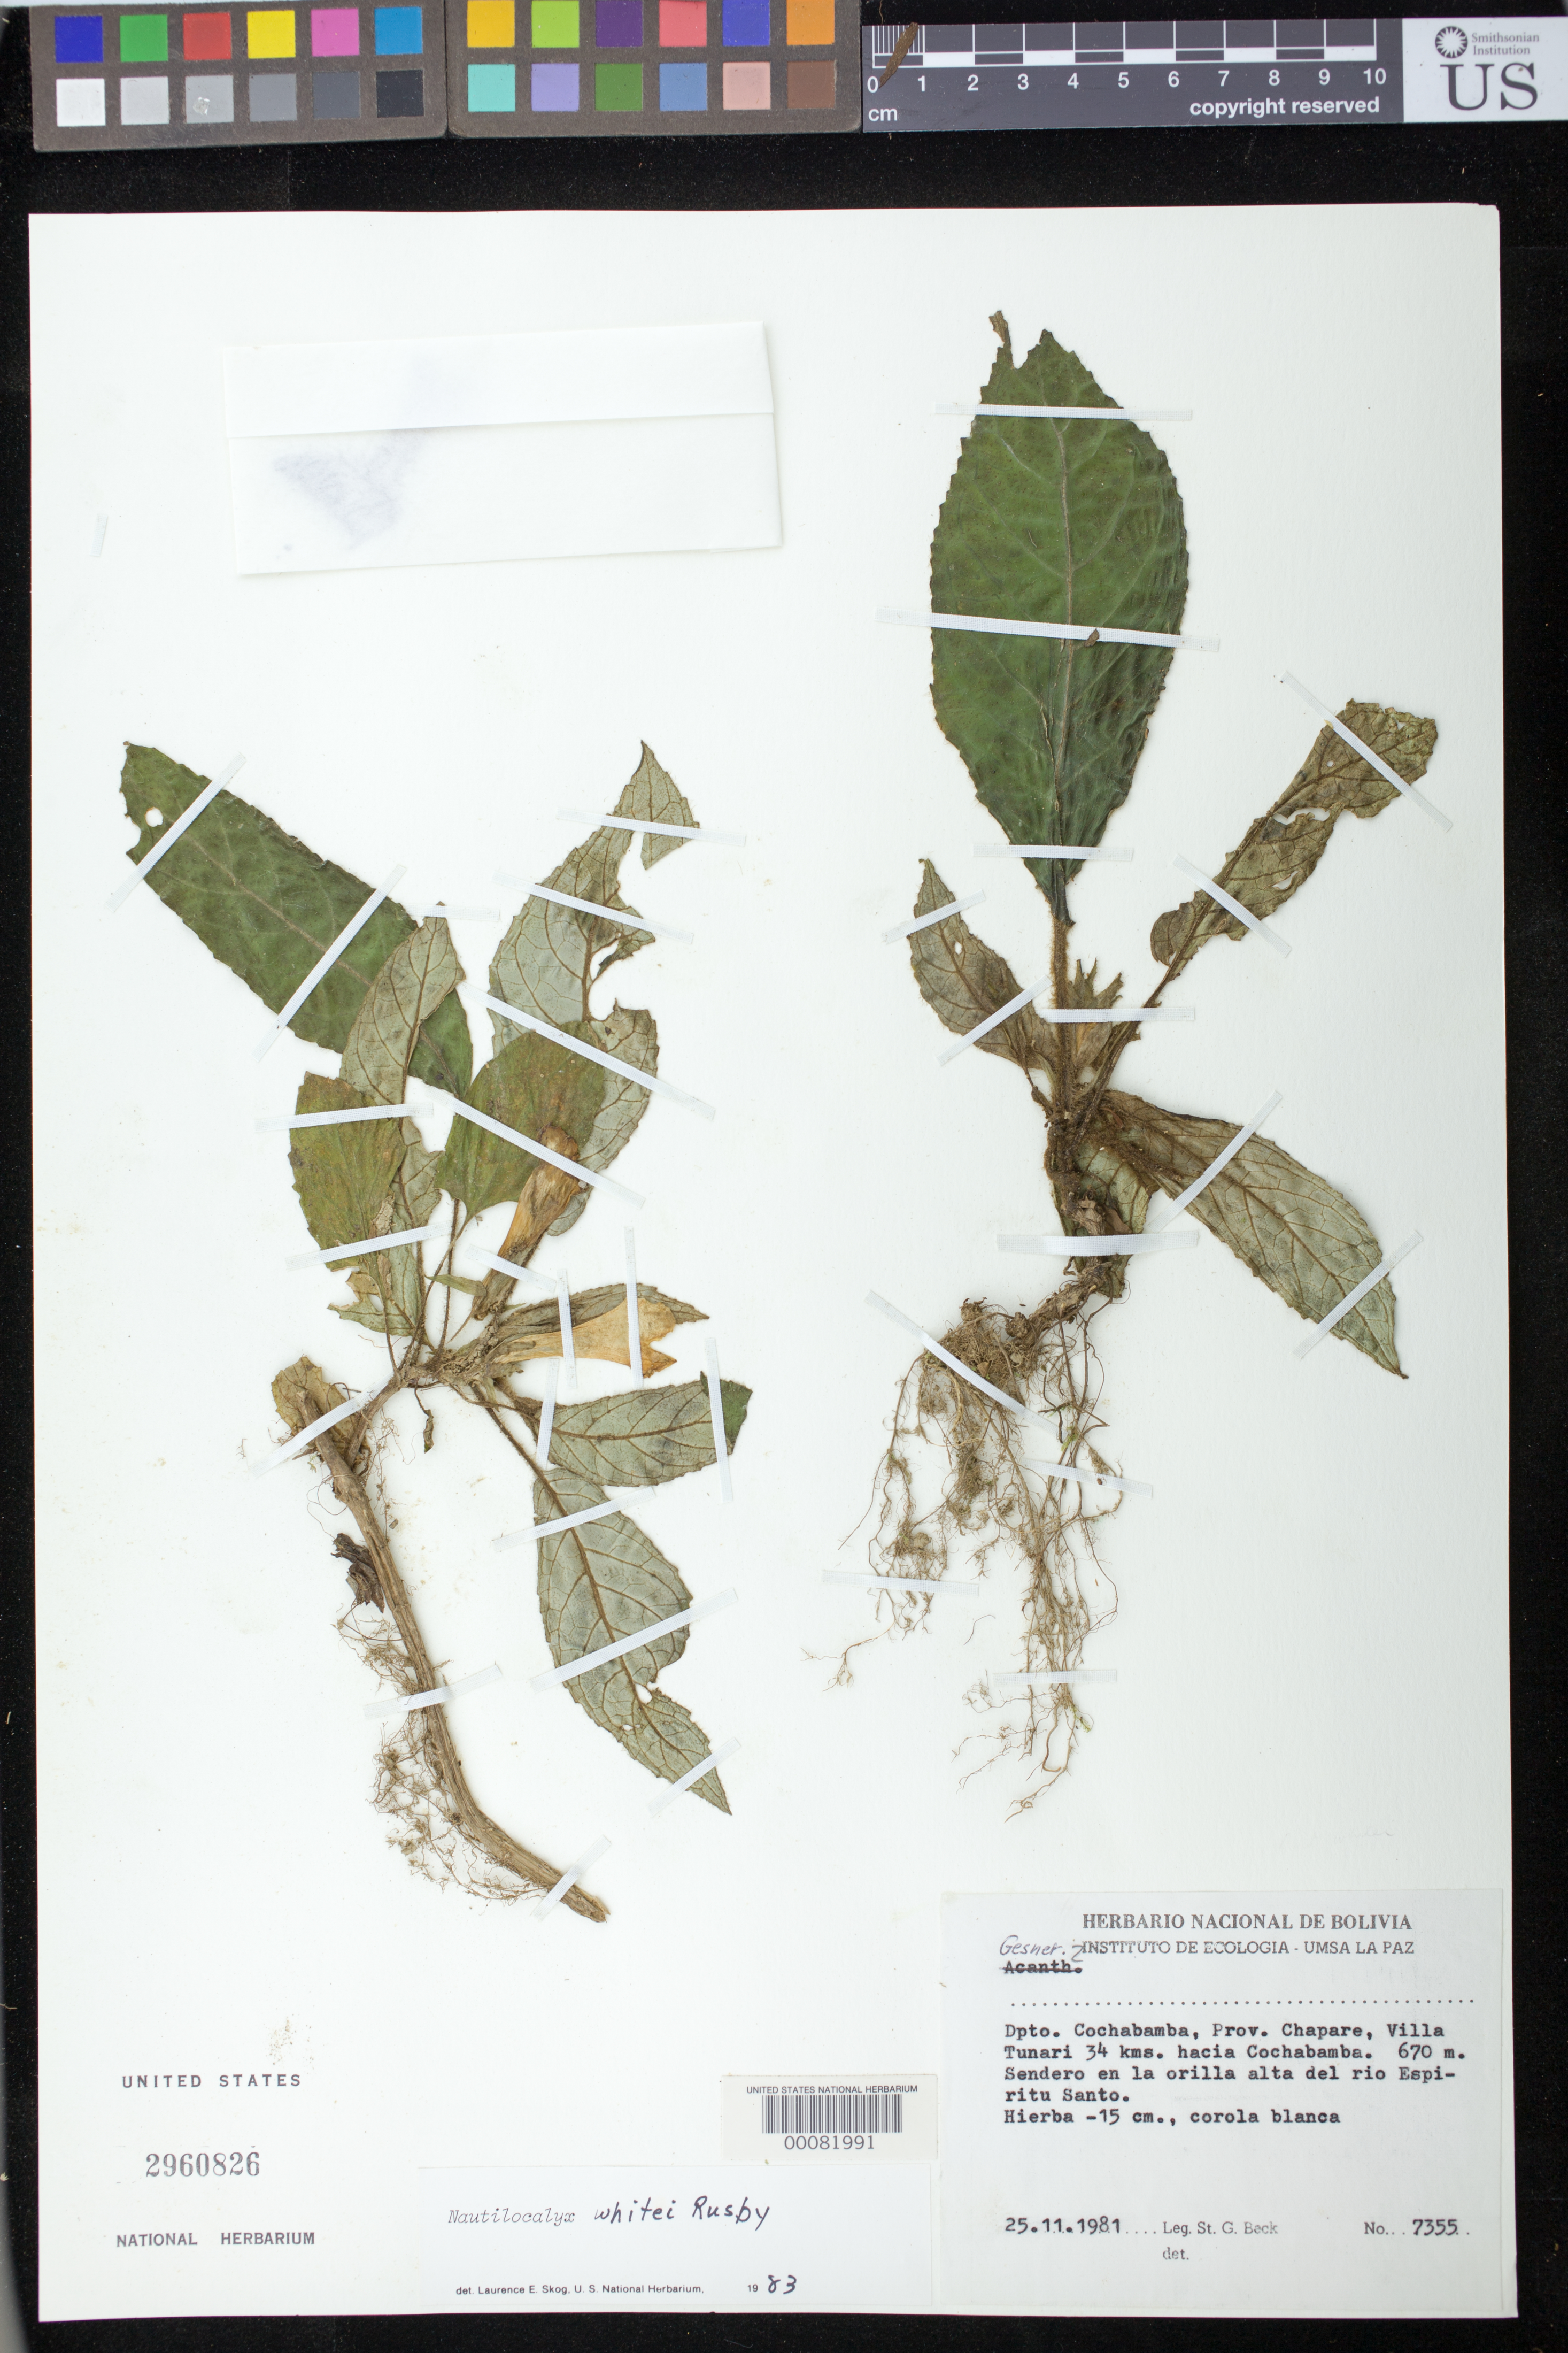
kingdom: Plantae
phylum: Tracheophyta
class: Magnoliopsida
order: Lamiales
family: Gesneriaceae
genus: Nautilocalyx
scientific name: Nautilocalyx whitei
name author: Rusby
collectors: S. G. Beck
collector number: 7355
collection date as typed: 25 Nov 1981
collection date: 1981-11-25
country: Bolivia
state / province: Cochabamba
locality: Prov. Chapare, Villa Tunari 34 km toward Cochabamba, path to the shores of Rio Espiritu Santo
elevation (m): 670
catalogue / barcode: US 2960826